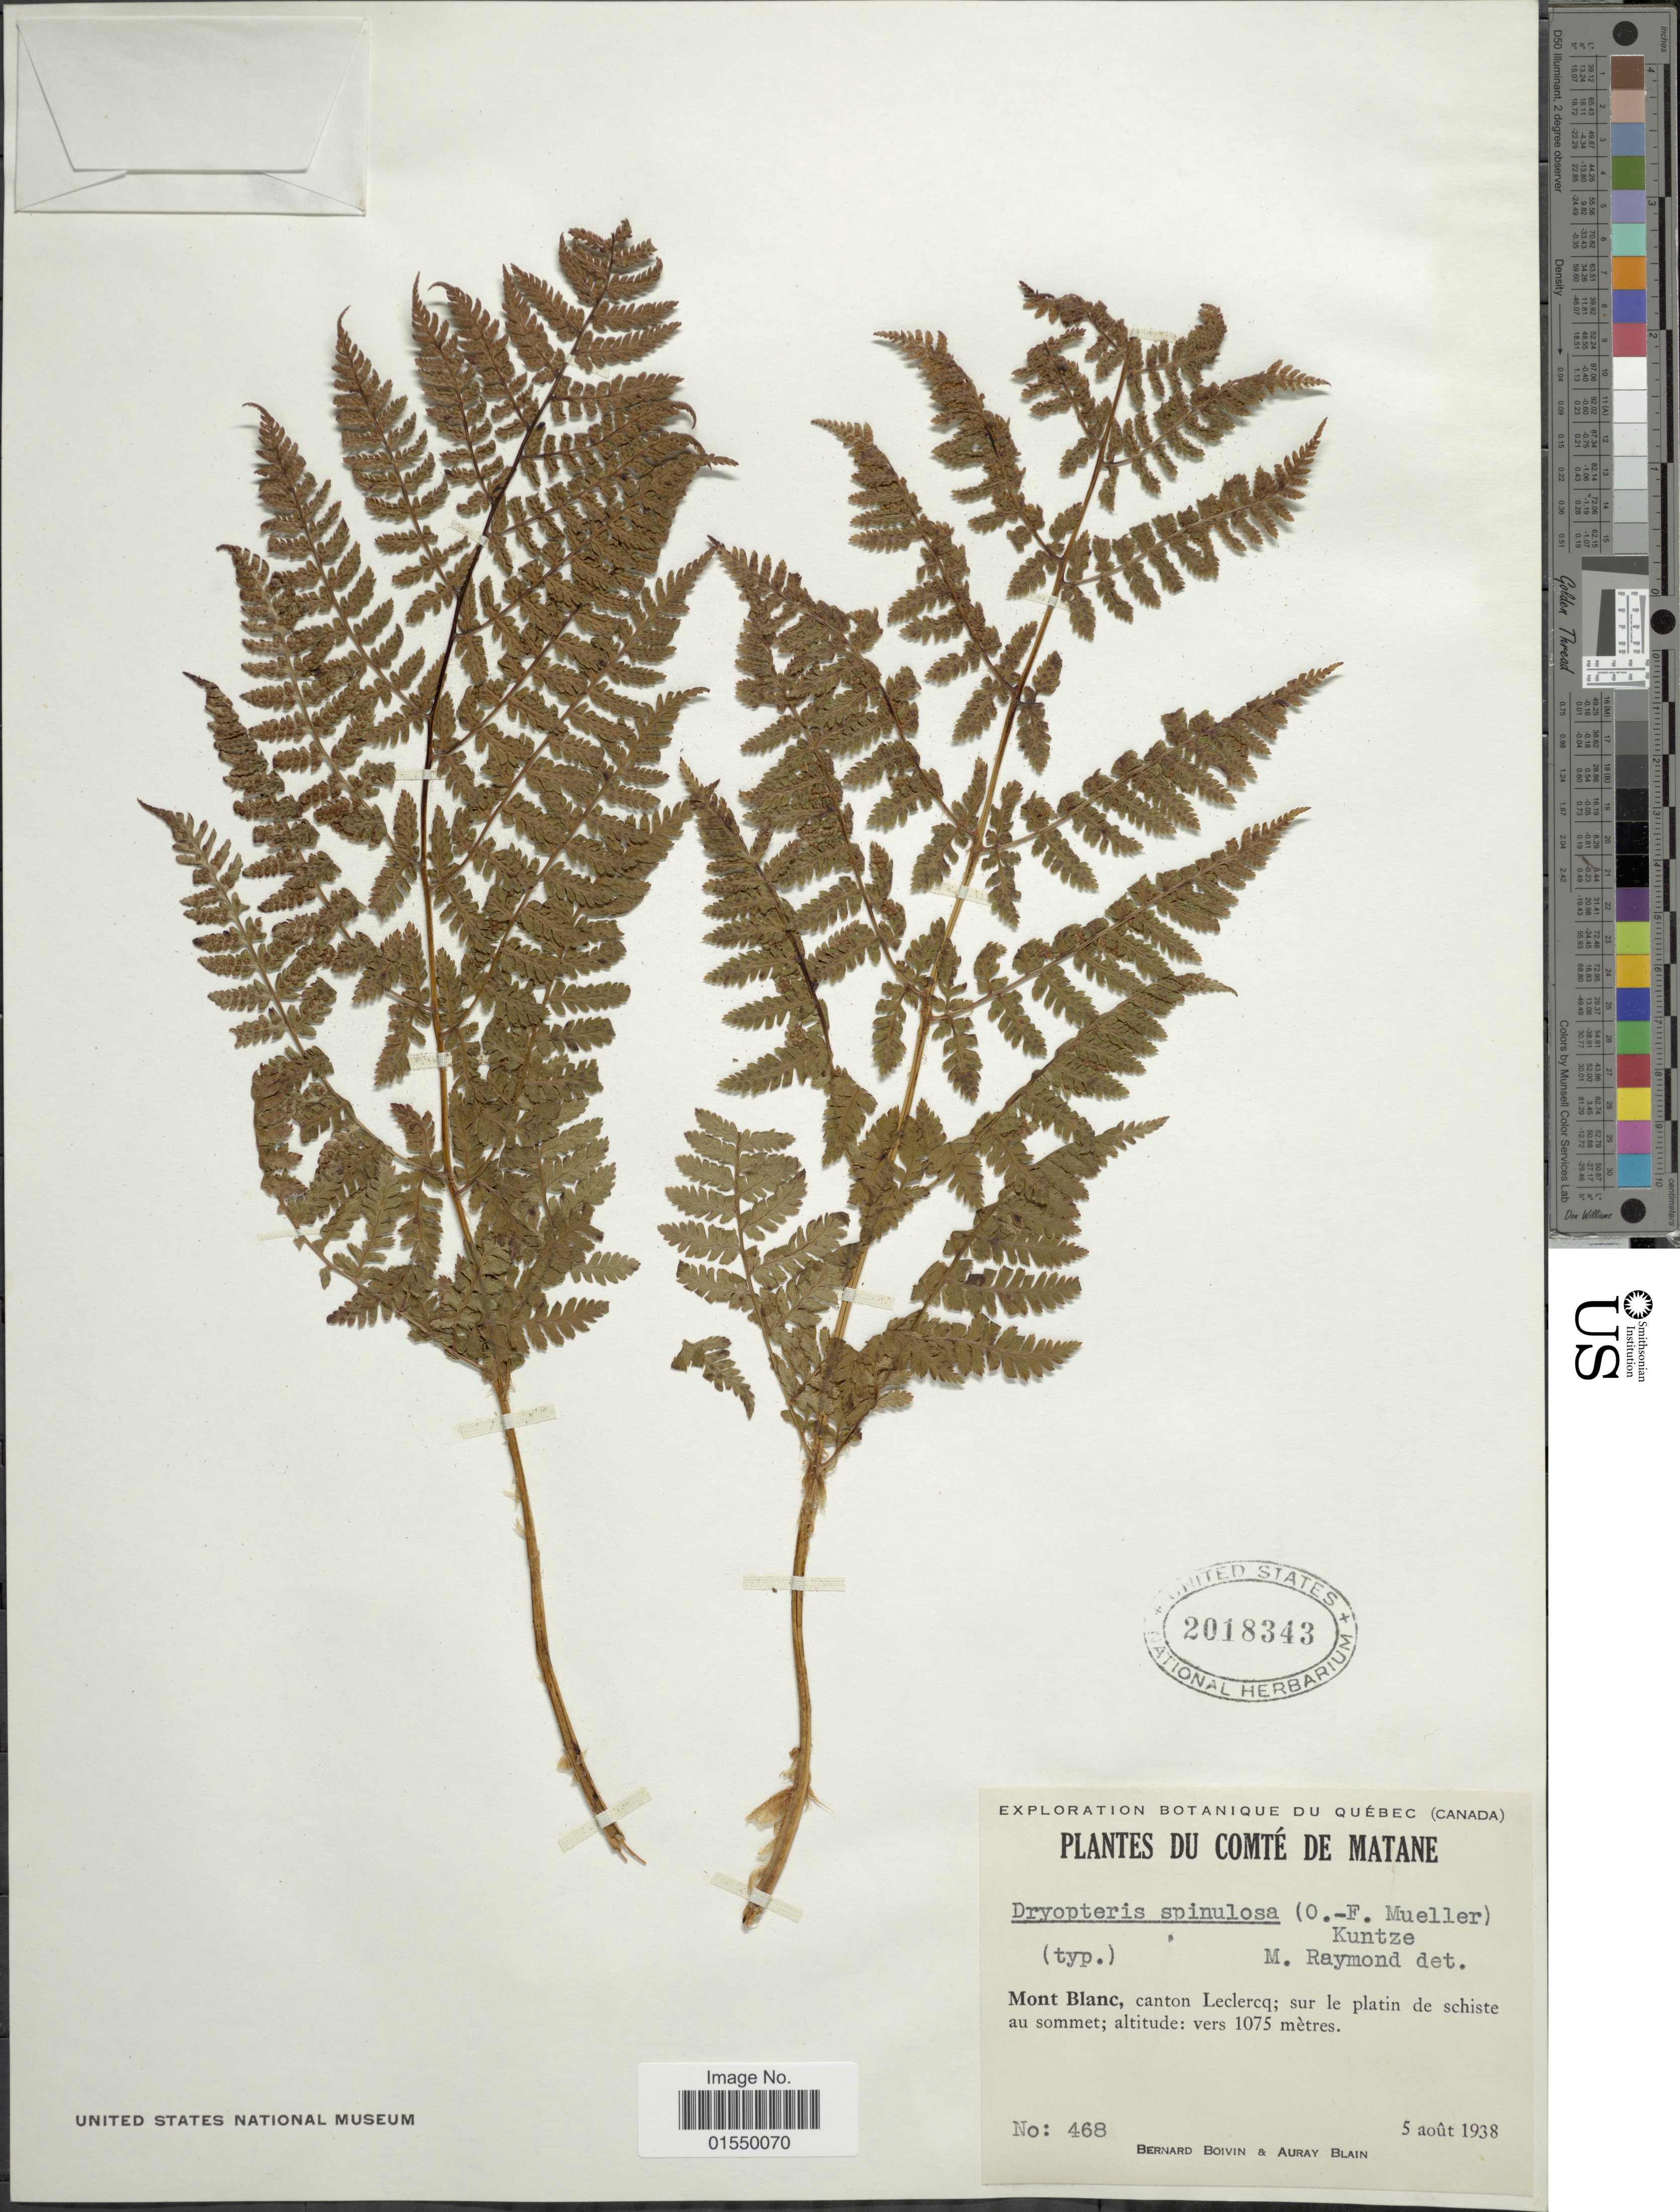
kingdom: Plantae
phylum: Tracheophyta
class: Polypodiopsida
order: Polypodiales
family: Dryopteridaceae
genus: Dryopteris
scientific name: Dryopteris carthusiana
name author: (Villars) H.P. Fuchs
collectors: J. R. B. Boivin & A. Blain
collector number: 468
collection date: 1938-08-05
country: Canada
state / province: Quebec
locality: Comte de Matane, Mont Blanc, canton Leclercq; sur le platin de schiste au sommet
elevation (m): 1075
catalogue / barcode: US 2018343